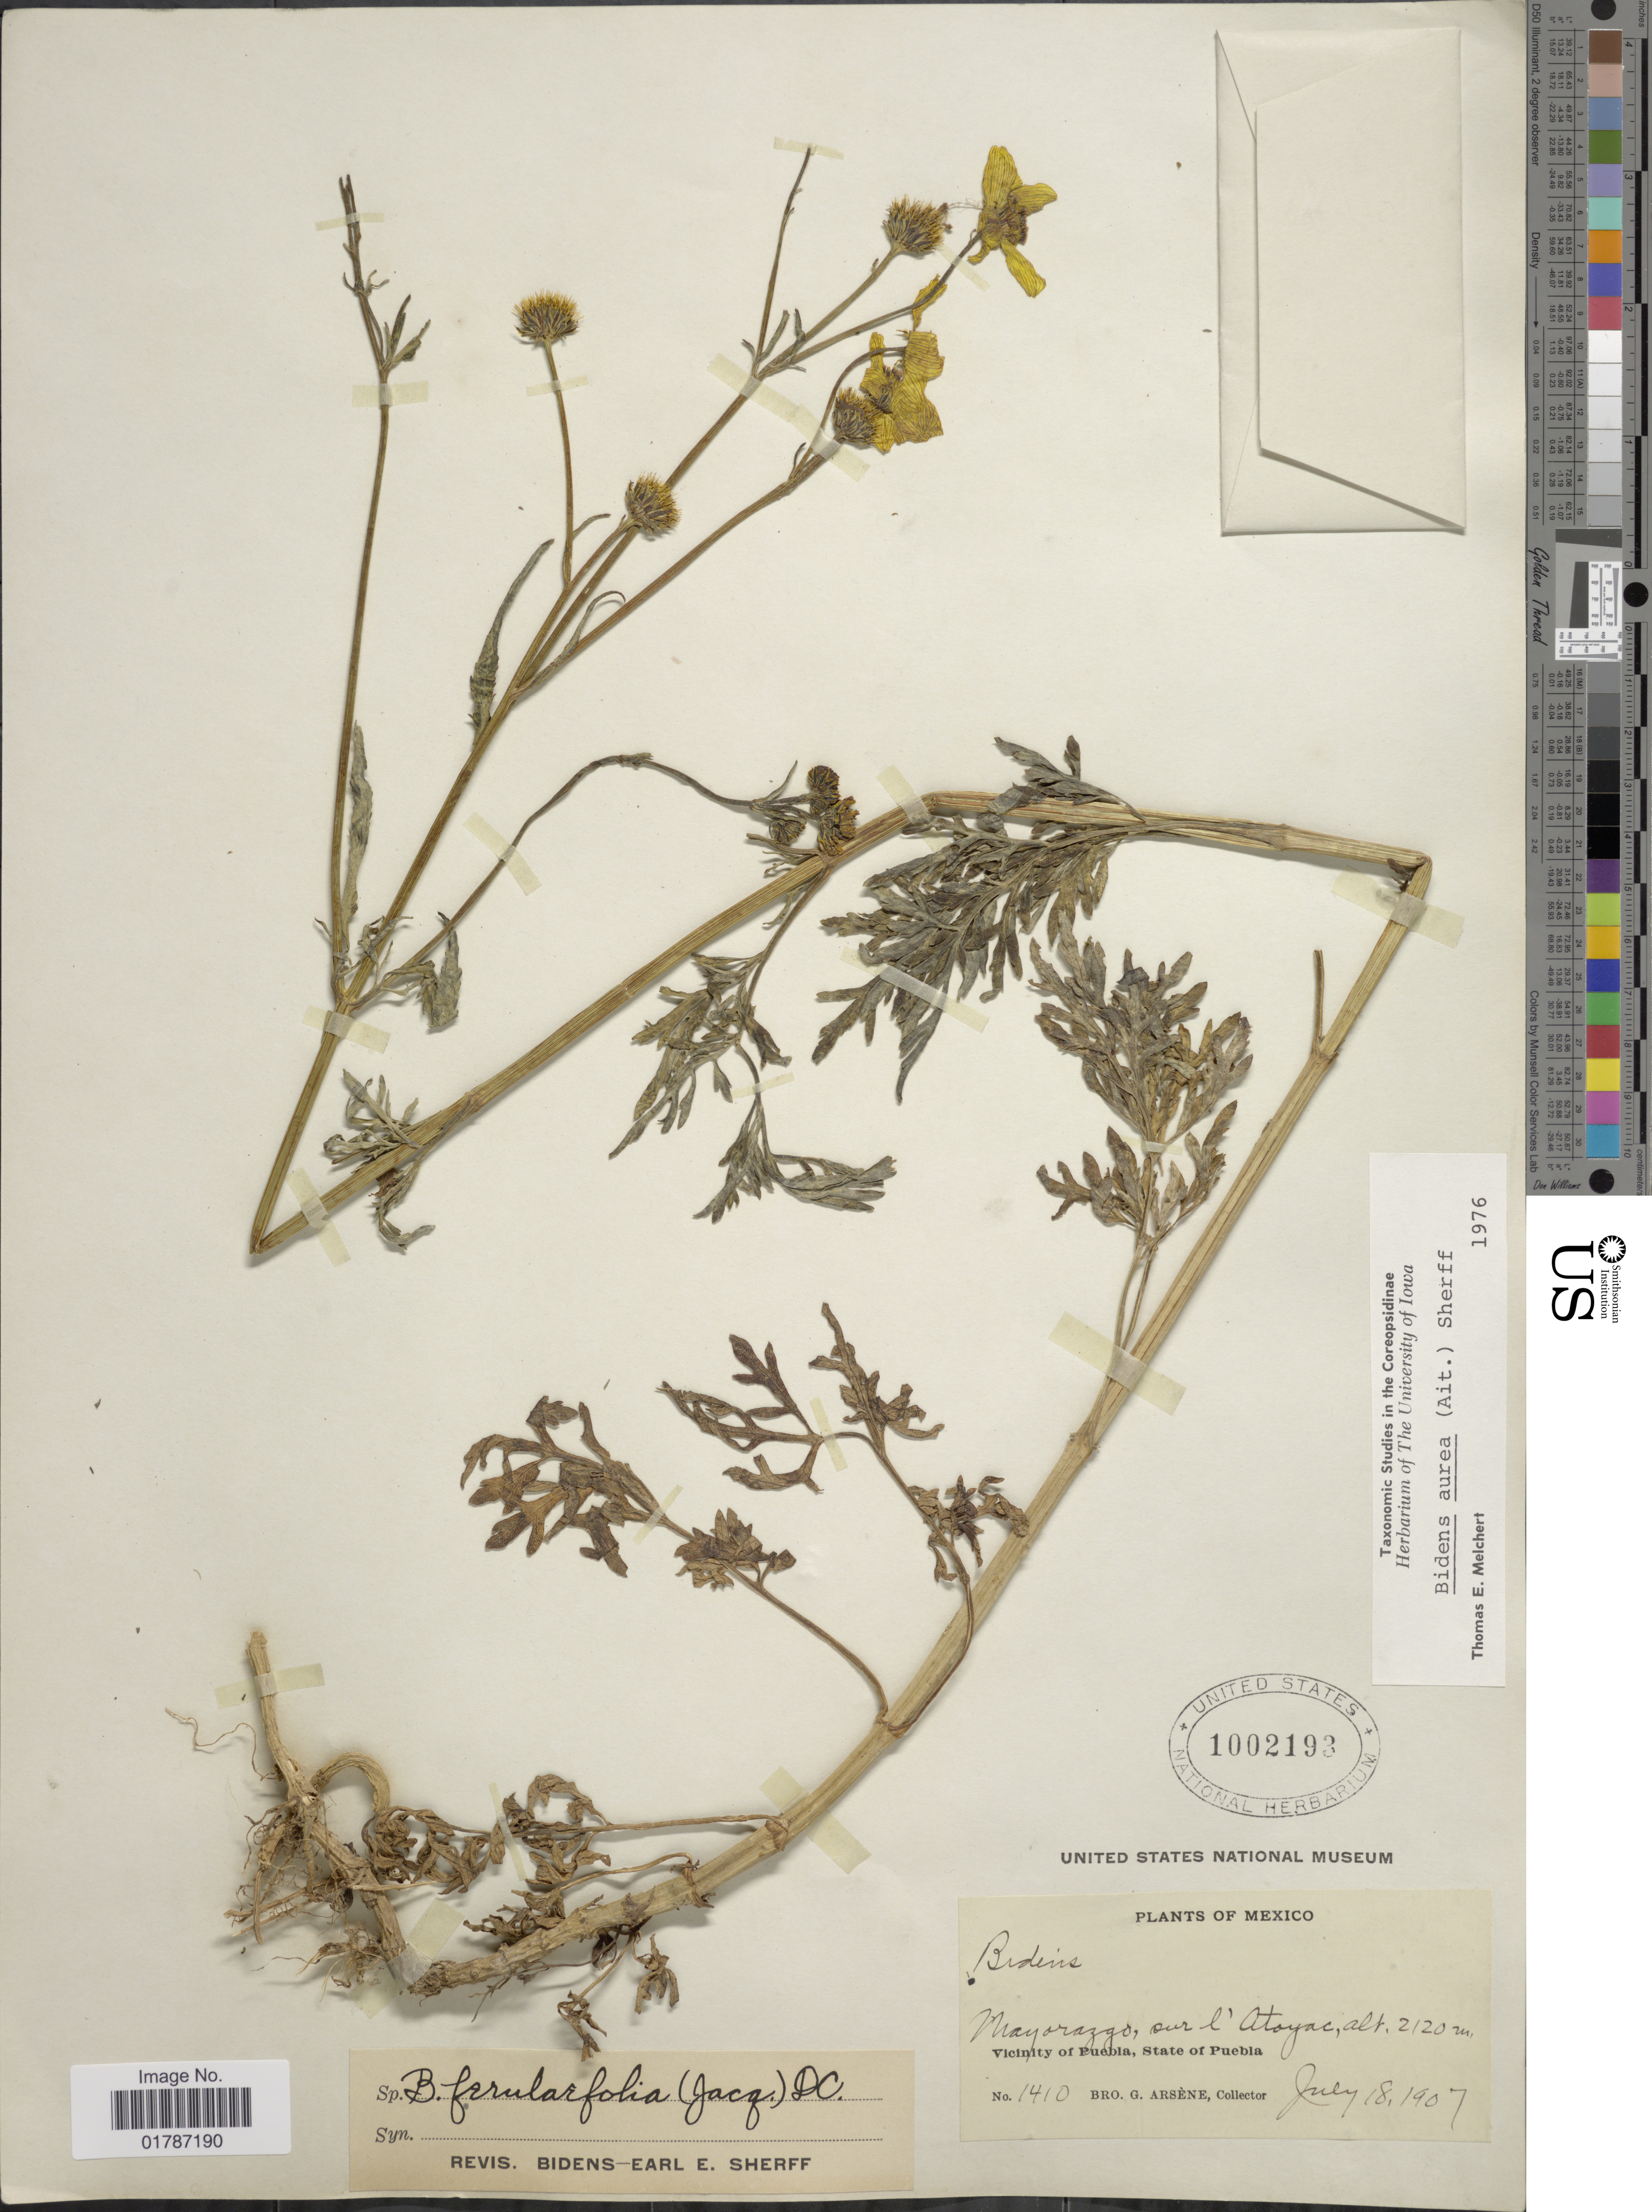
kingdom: Plantae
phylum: Tracheophyta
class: Magnoliopsida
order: Asterales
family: Asteraceae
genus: Bidens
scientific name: Bidens aurea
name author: (Aiton) Sherff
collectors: Bro. G. Arsène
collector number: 1410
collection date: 1907-07-18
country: Mexico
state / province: Puebla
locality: Mayorazzo, sur l'Atoyac, Vicinity of Puebla, State of Puebla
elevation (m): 2120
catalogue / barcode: US 1002193